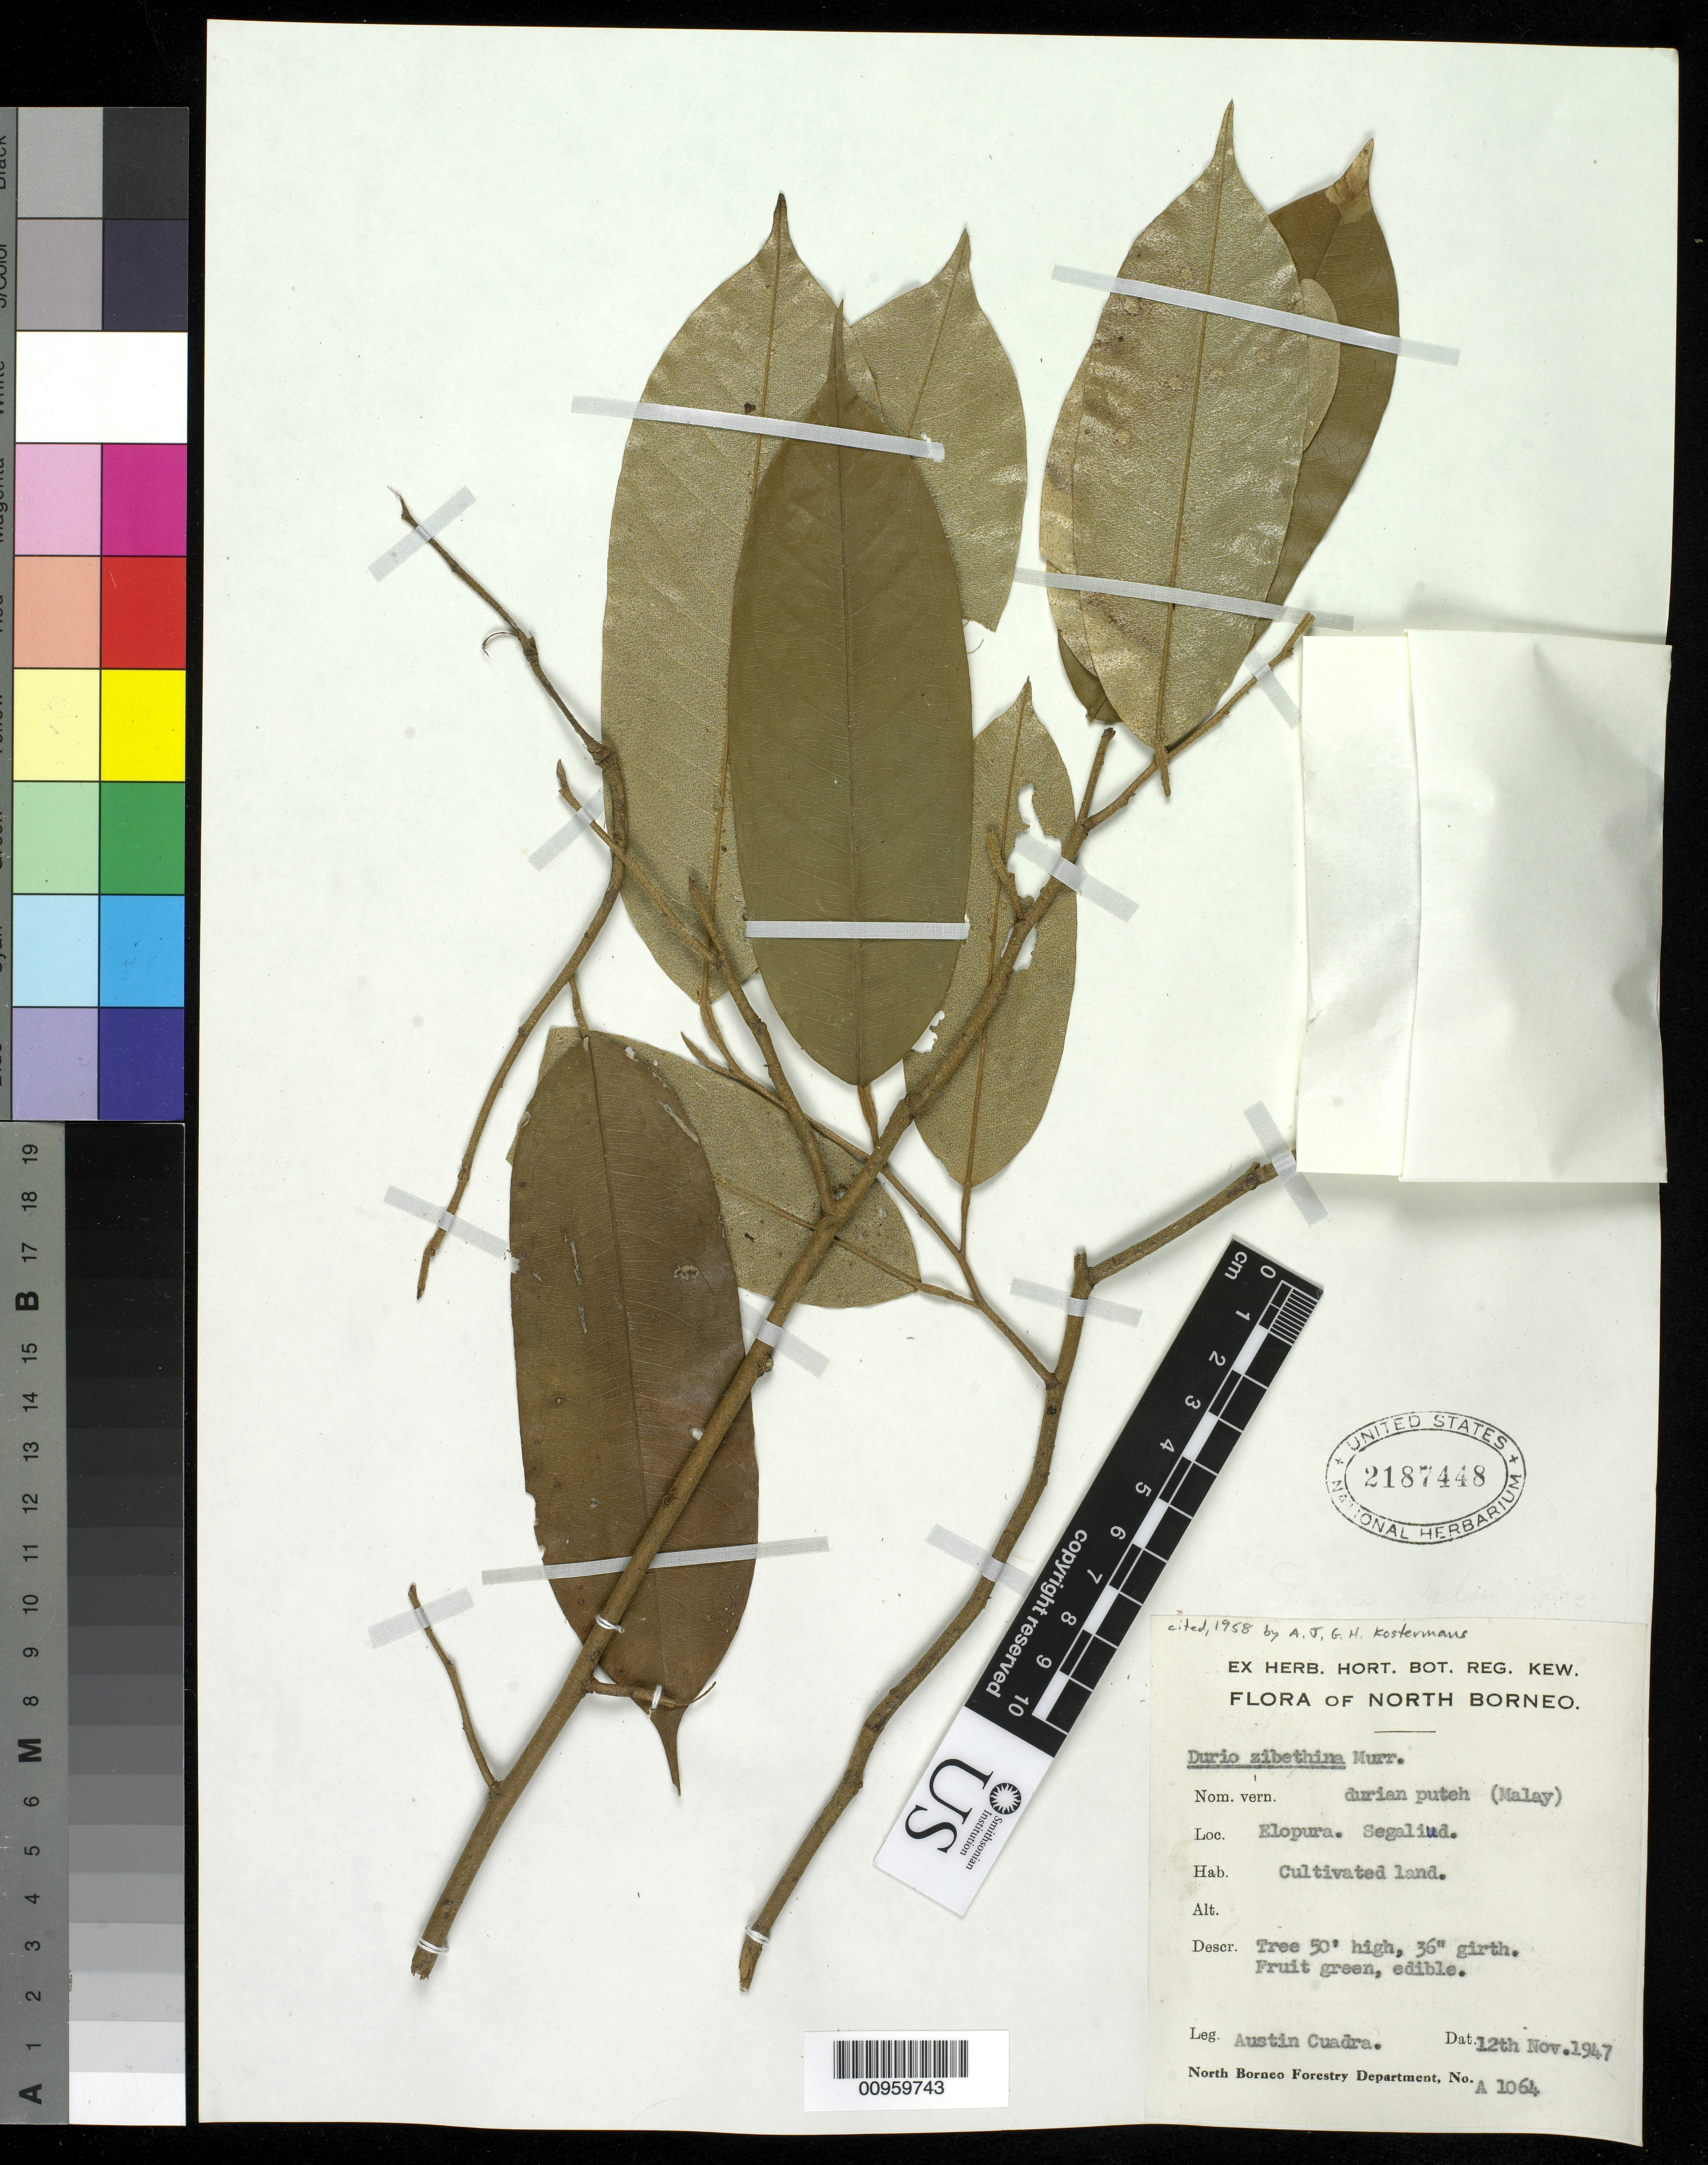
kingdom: Plantae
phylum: Tracheophyta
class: Magnoliopsida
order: Malvales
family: Malvaceae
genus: Durio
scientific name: Durio zibethinus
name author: Rumph. ex Murray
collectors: A. Cuadra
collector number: A 1064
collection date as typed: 12 Nov 1947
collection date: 1947-11-12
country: Malaysia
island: Borneo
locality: Elopura, Segaliud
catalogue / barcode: US 2187448